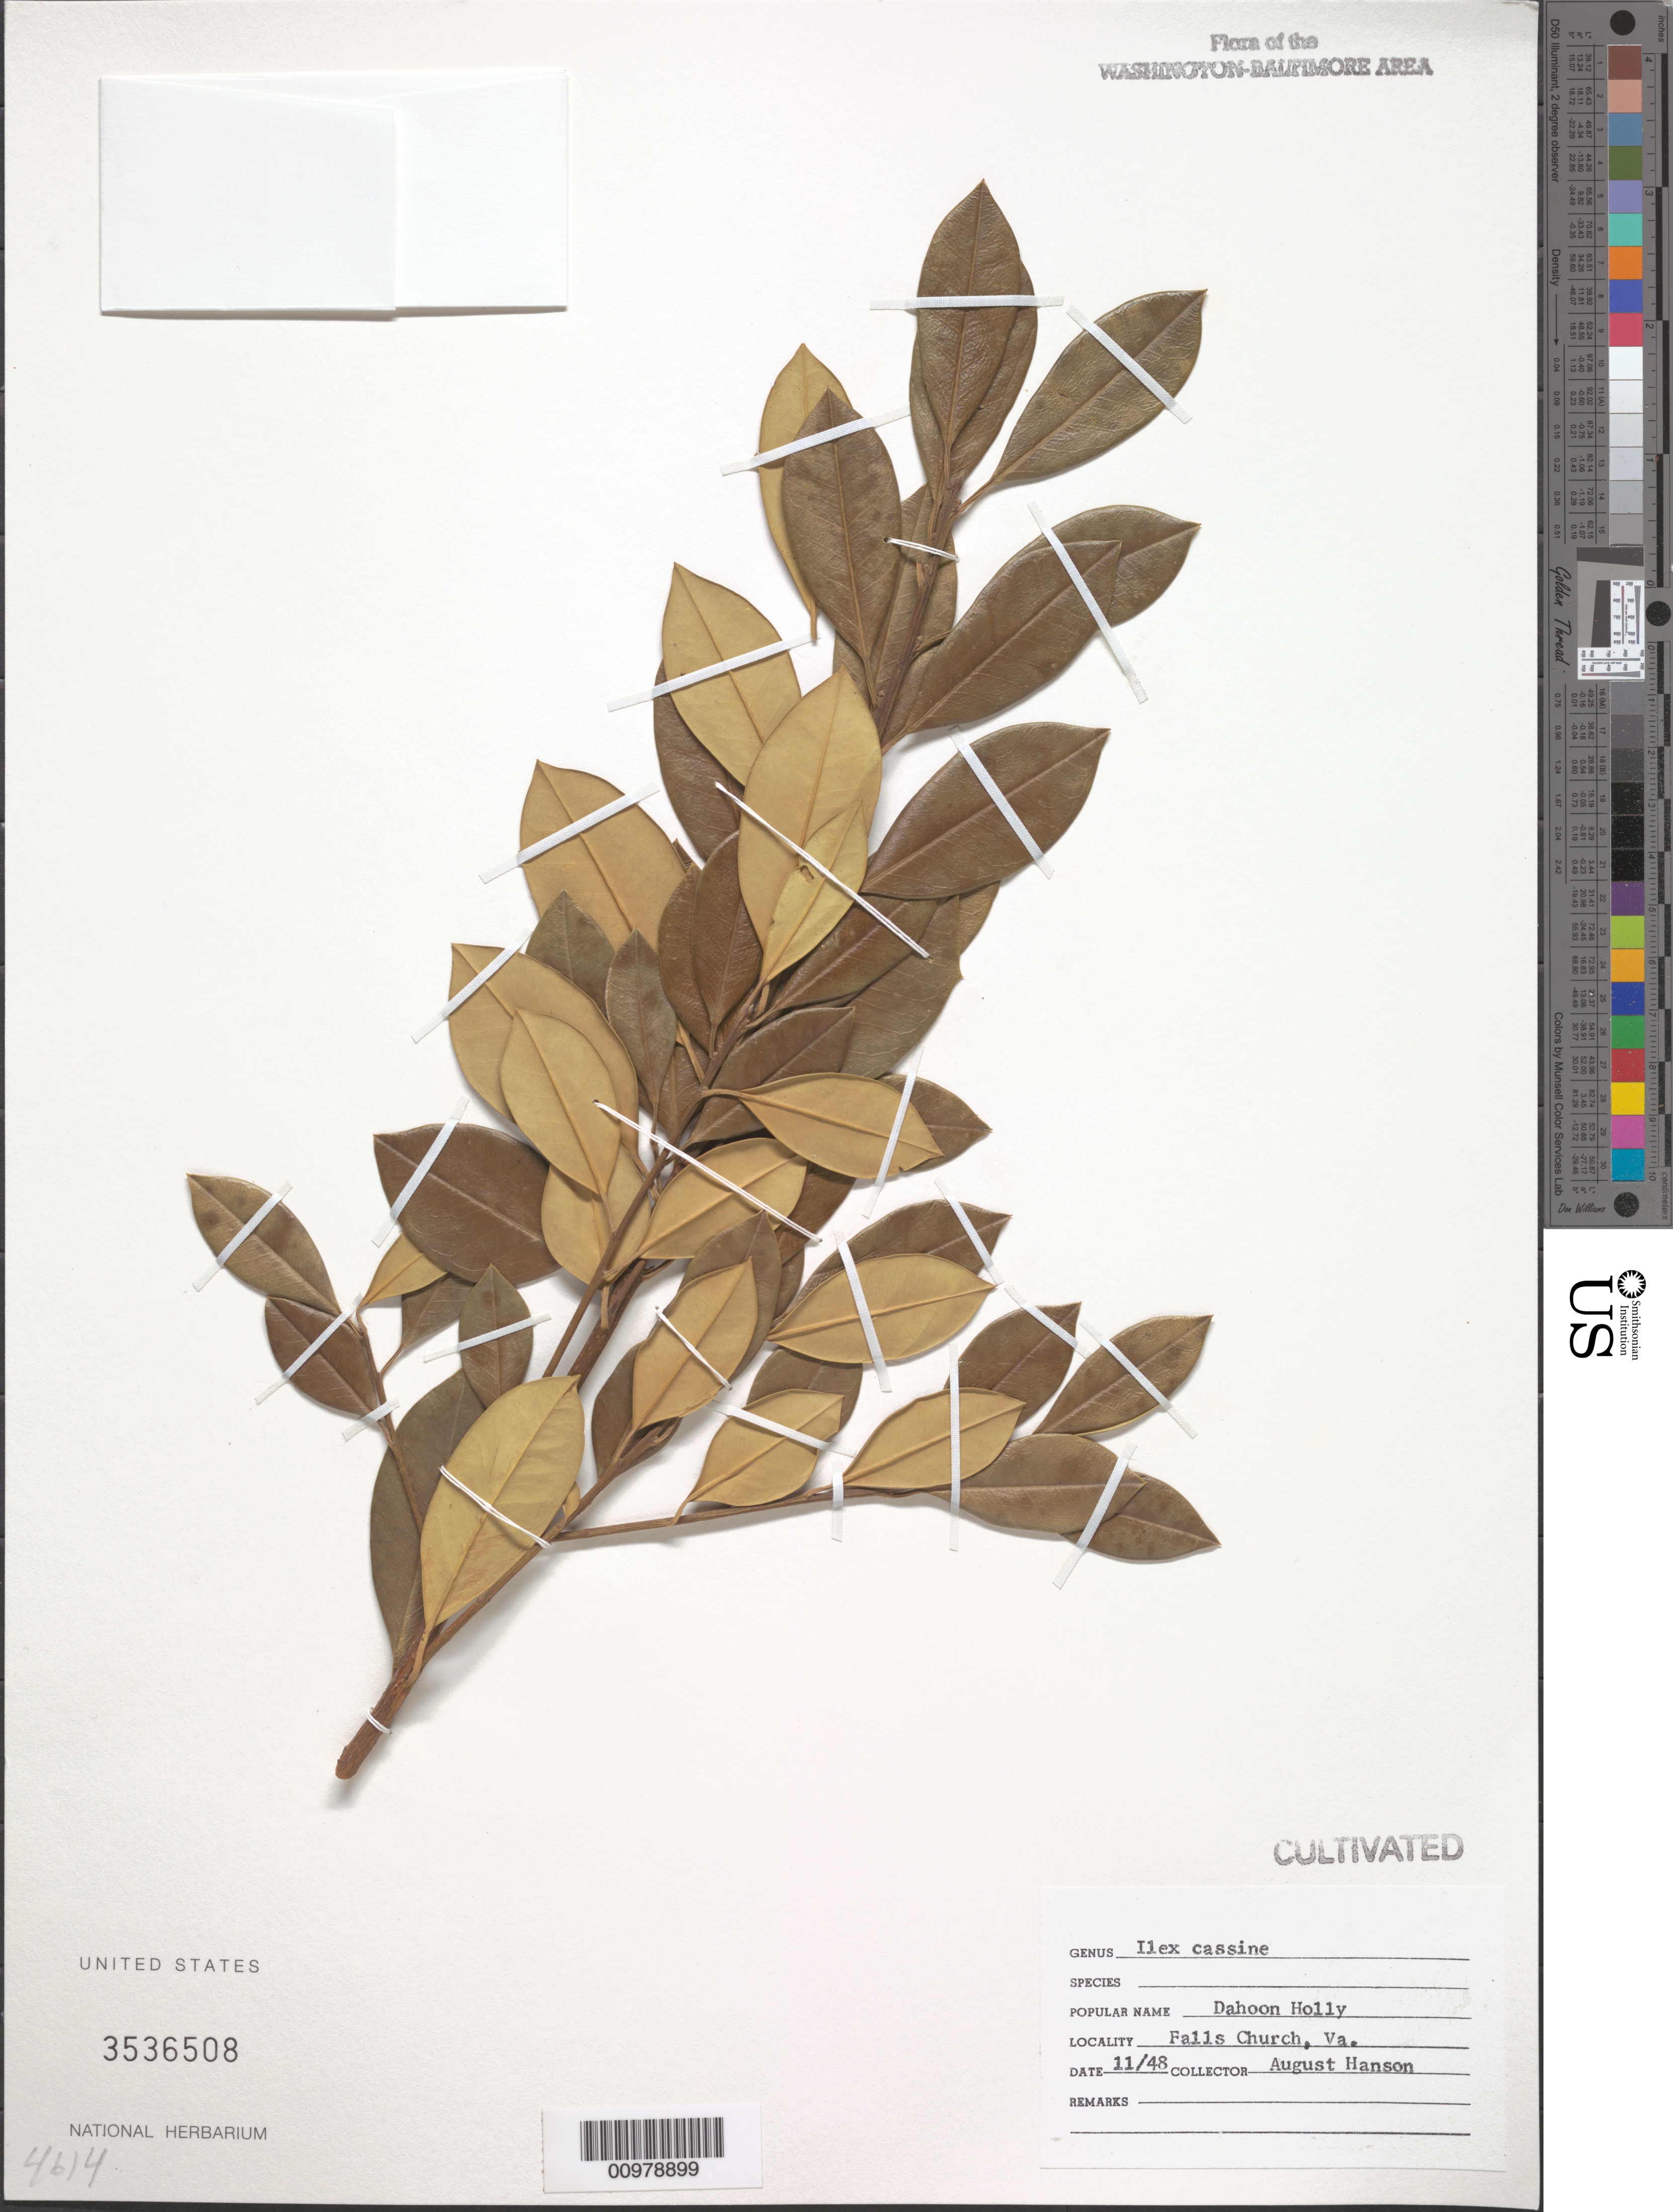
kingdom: Plantae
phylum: Tracheophyta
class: Magnoliopsida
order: Aquifoliales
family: Aquifoliaceae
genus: Ilex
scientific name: Ilex cassine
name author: L.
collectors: A. Hanson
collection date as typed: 11/48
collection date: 1948-11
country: United States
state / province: Virginia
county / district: Fairfax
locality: Falls Church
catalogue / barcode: US 3536508